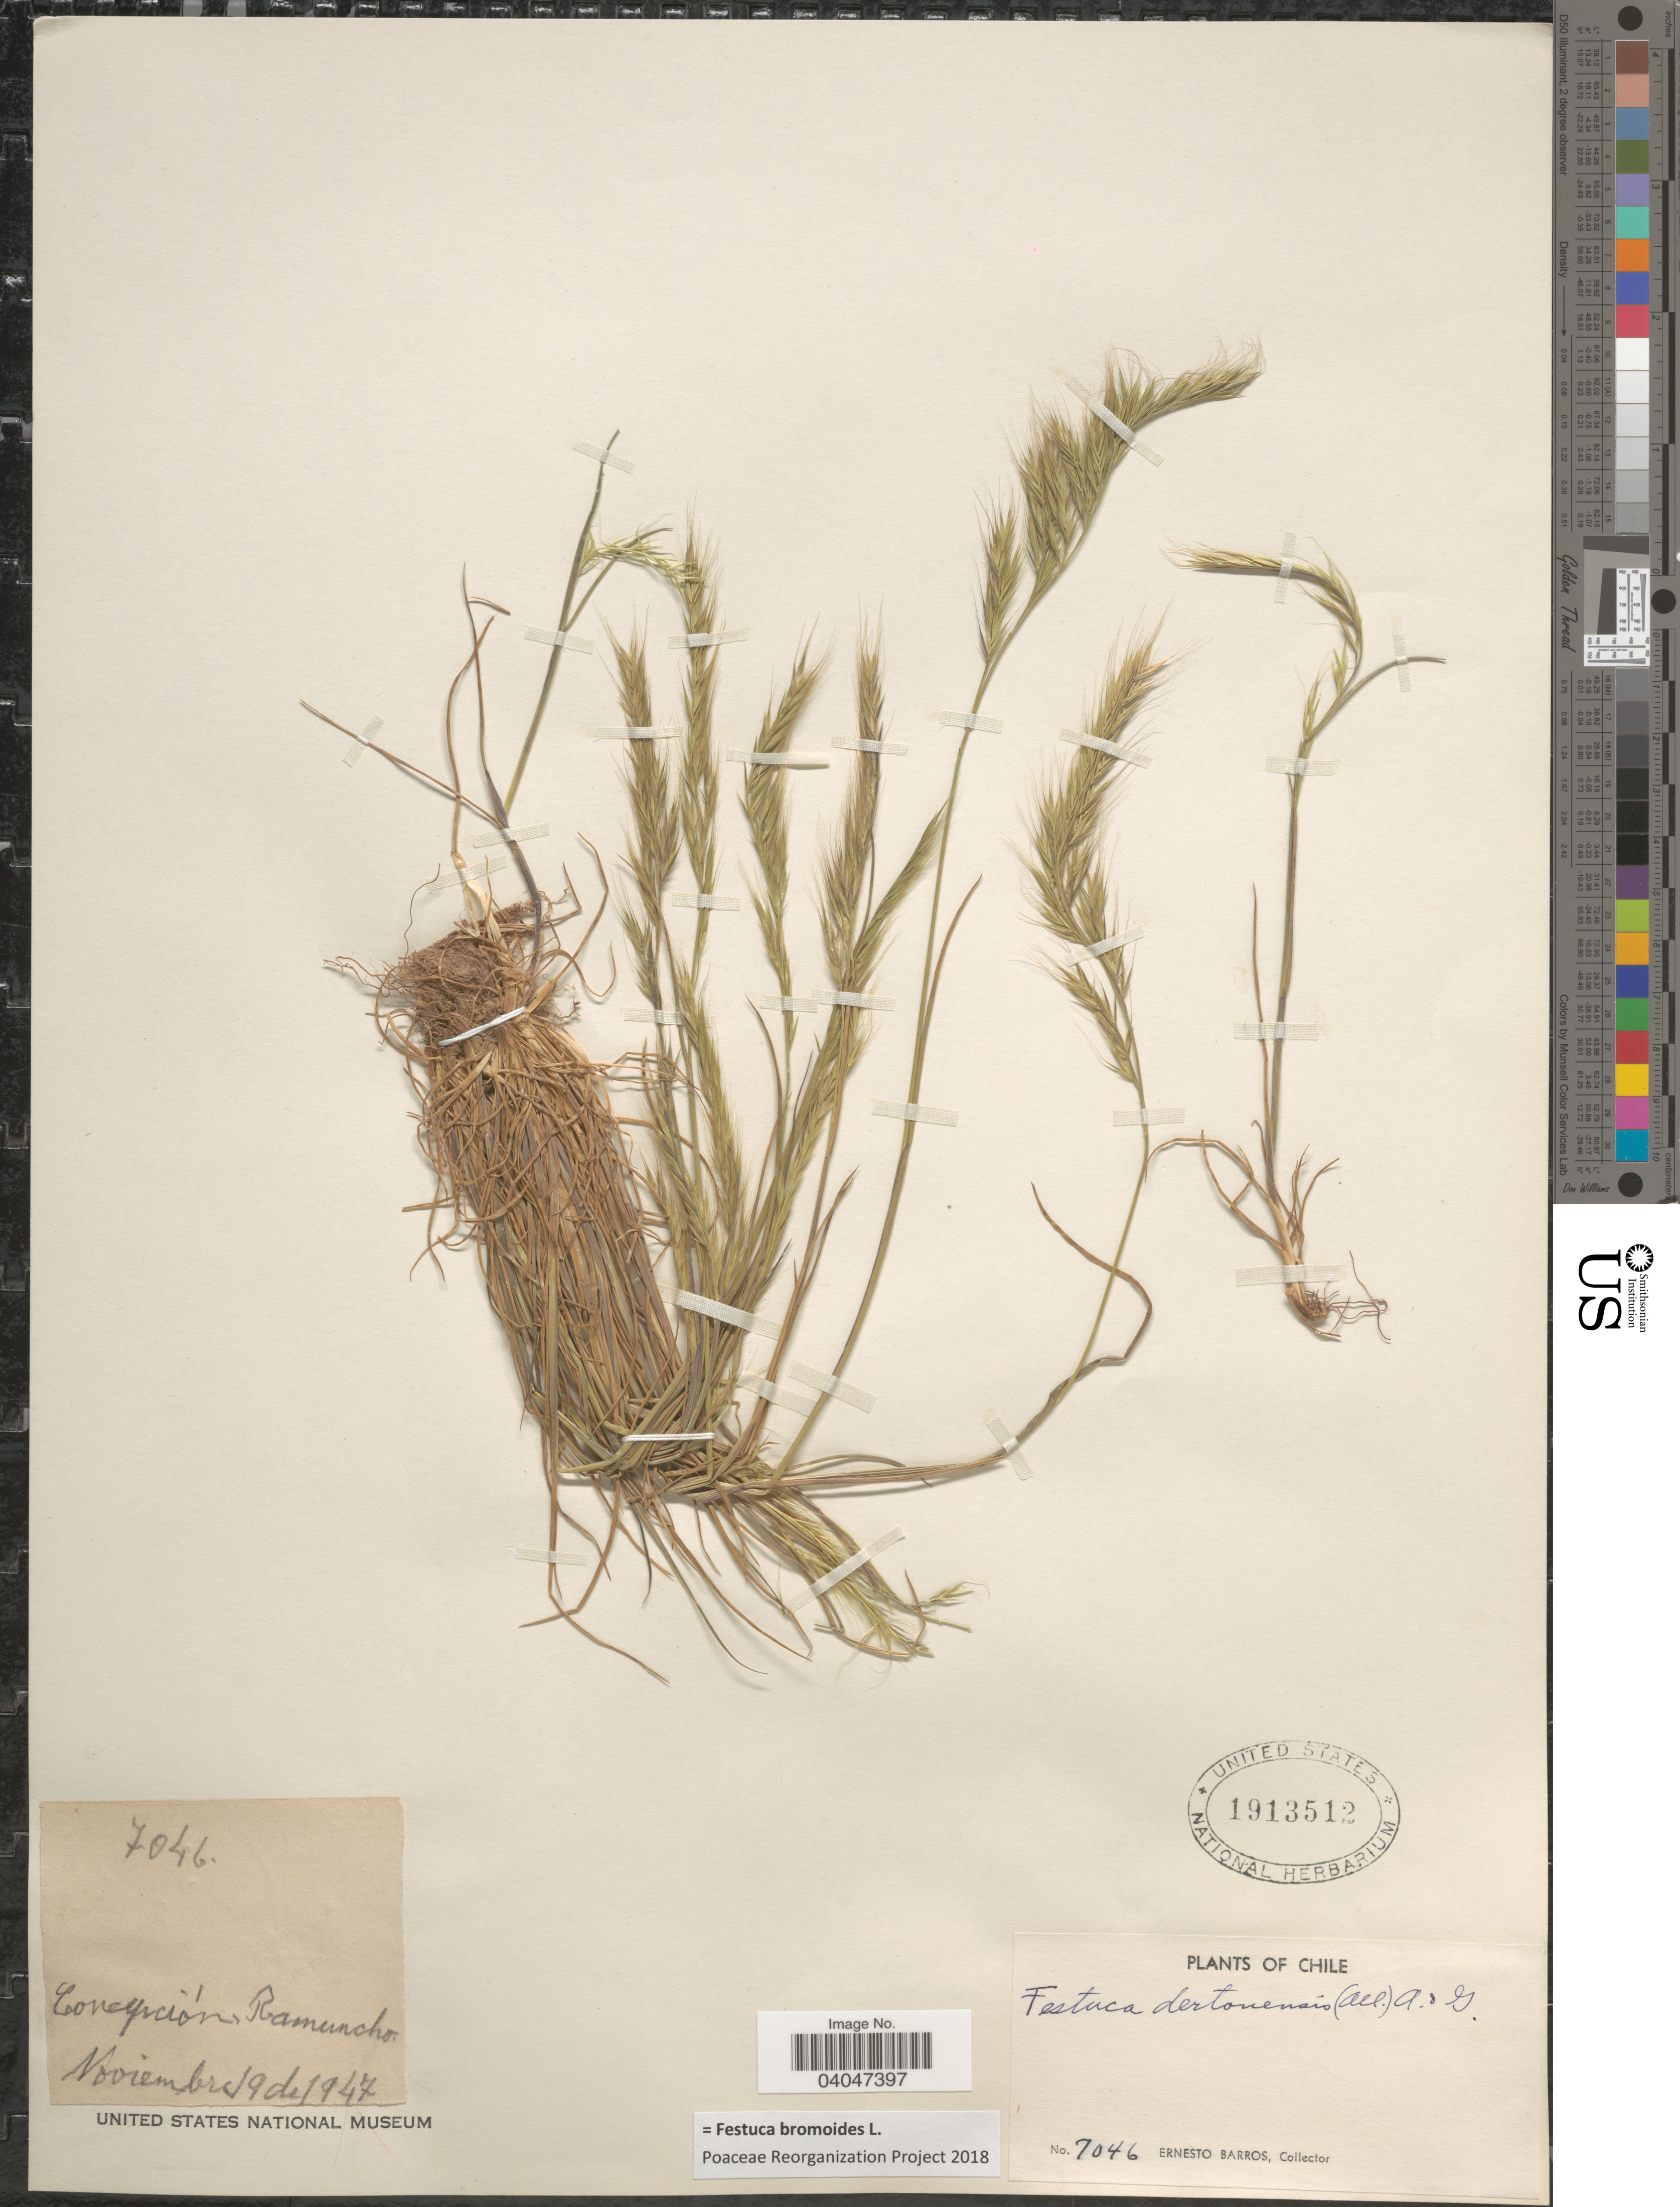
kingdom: Plantae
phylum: Tracheophyta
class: Liliopsida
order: Poales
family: Poaceae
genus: Festuca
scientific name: Festuca bromoides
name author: L.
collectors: E. Barros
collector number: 7046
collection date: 1947-11-19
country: Chile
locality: Concepción, Ramuncho.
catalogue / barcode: US 1913512